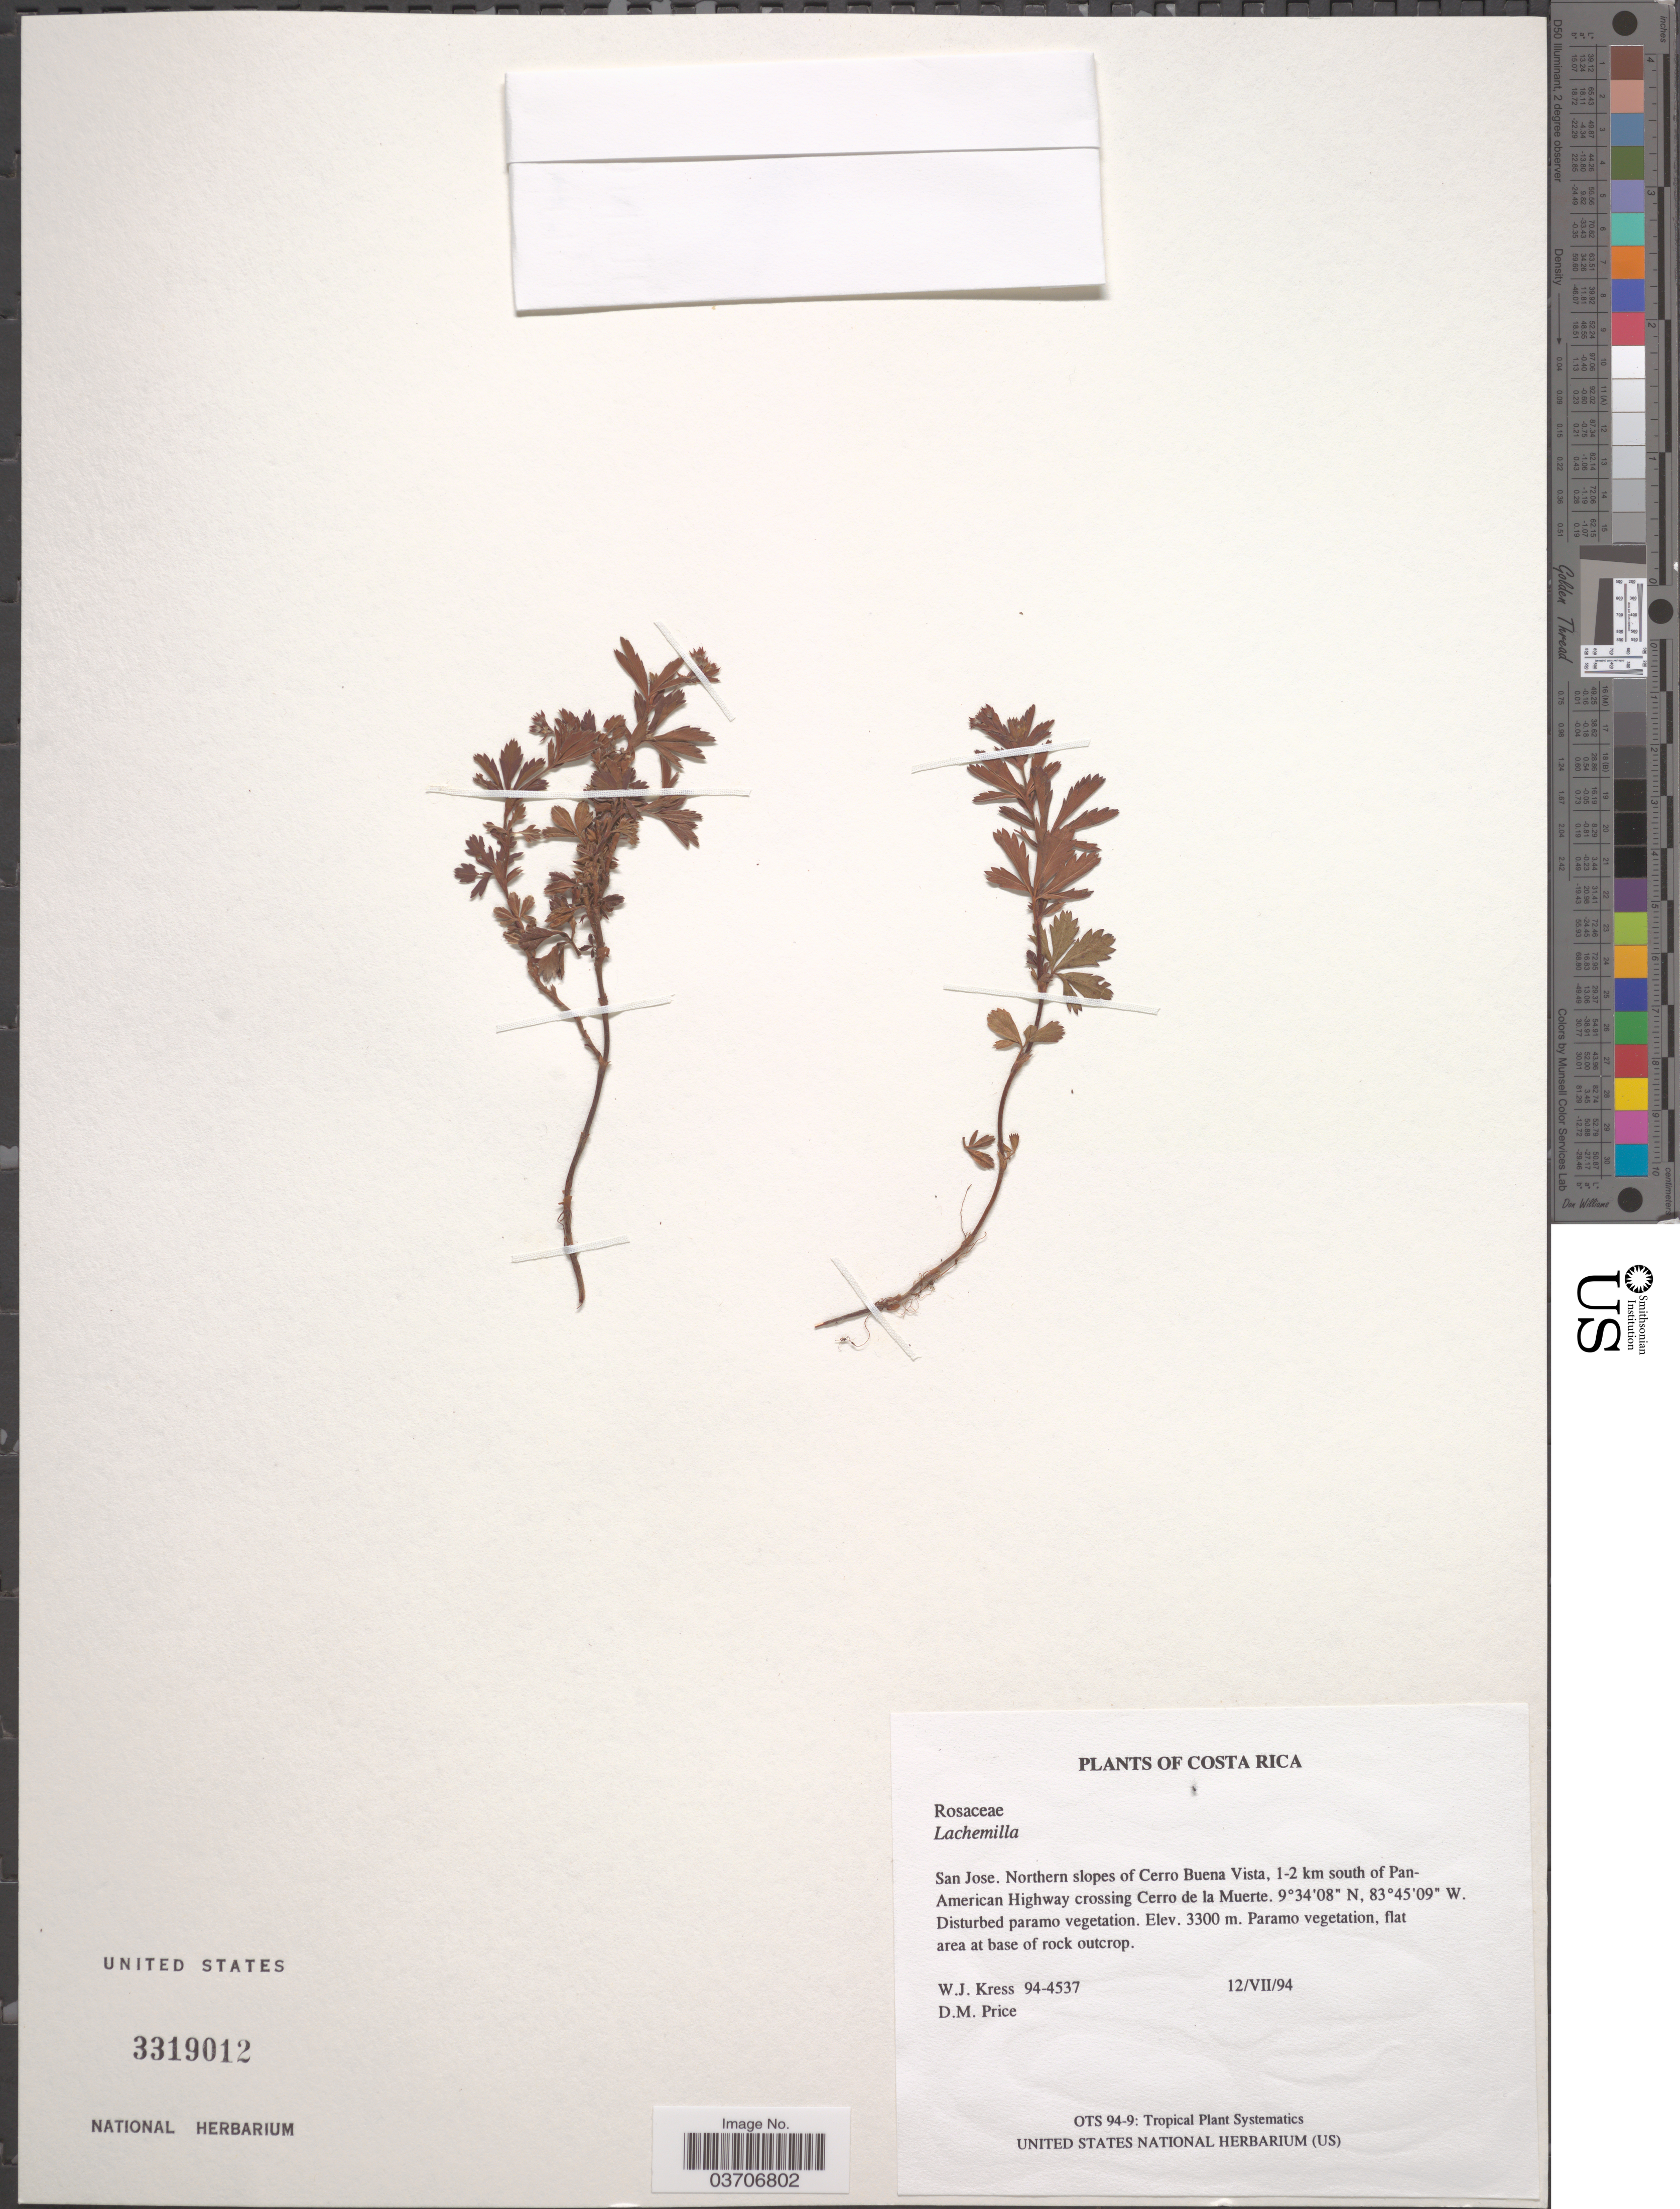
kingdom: Plantae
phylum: Tracheophyta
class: Magnoliopsida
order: Rosales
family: Rosaceae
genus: Lachemilla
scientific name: Lachemilla sp.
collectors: W. J. Kress & D. M. Price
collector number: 94-4537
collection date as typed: Transcribed d/m/y: 12/7/94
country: Costa Rica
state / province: San José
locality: Northern slopes of Cerro Buena Vista, 1-2 km south of Pan-American Highway crossing Cerro de la Muerte.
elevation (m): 3300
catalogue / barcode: US 3319012